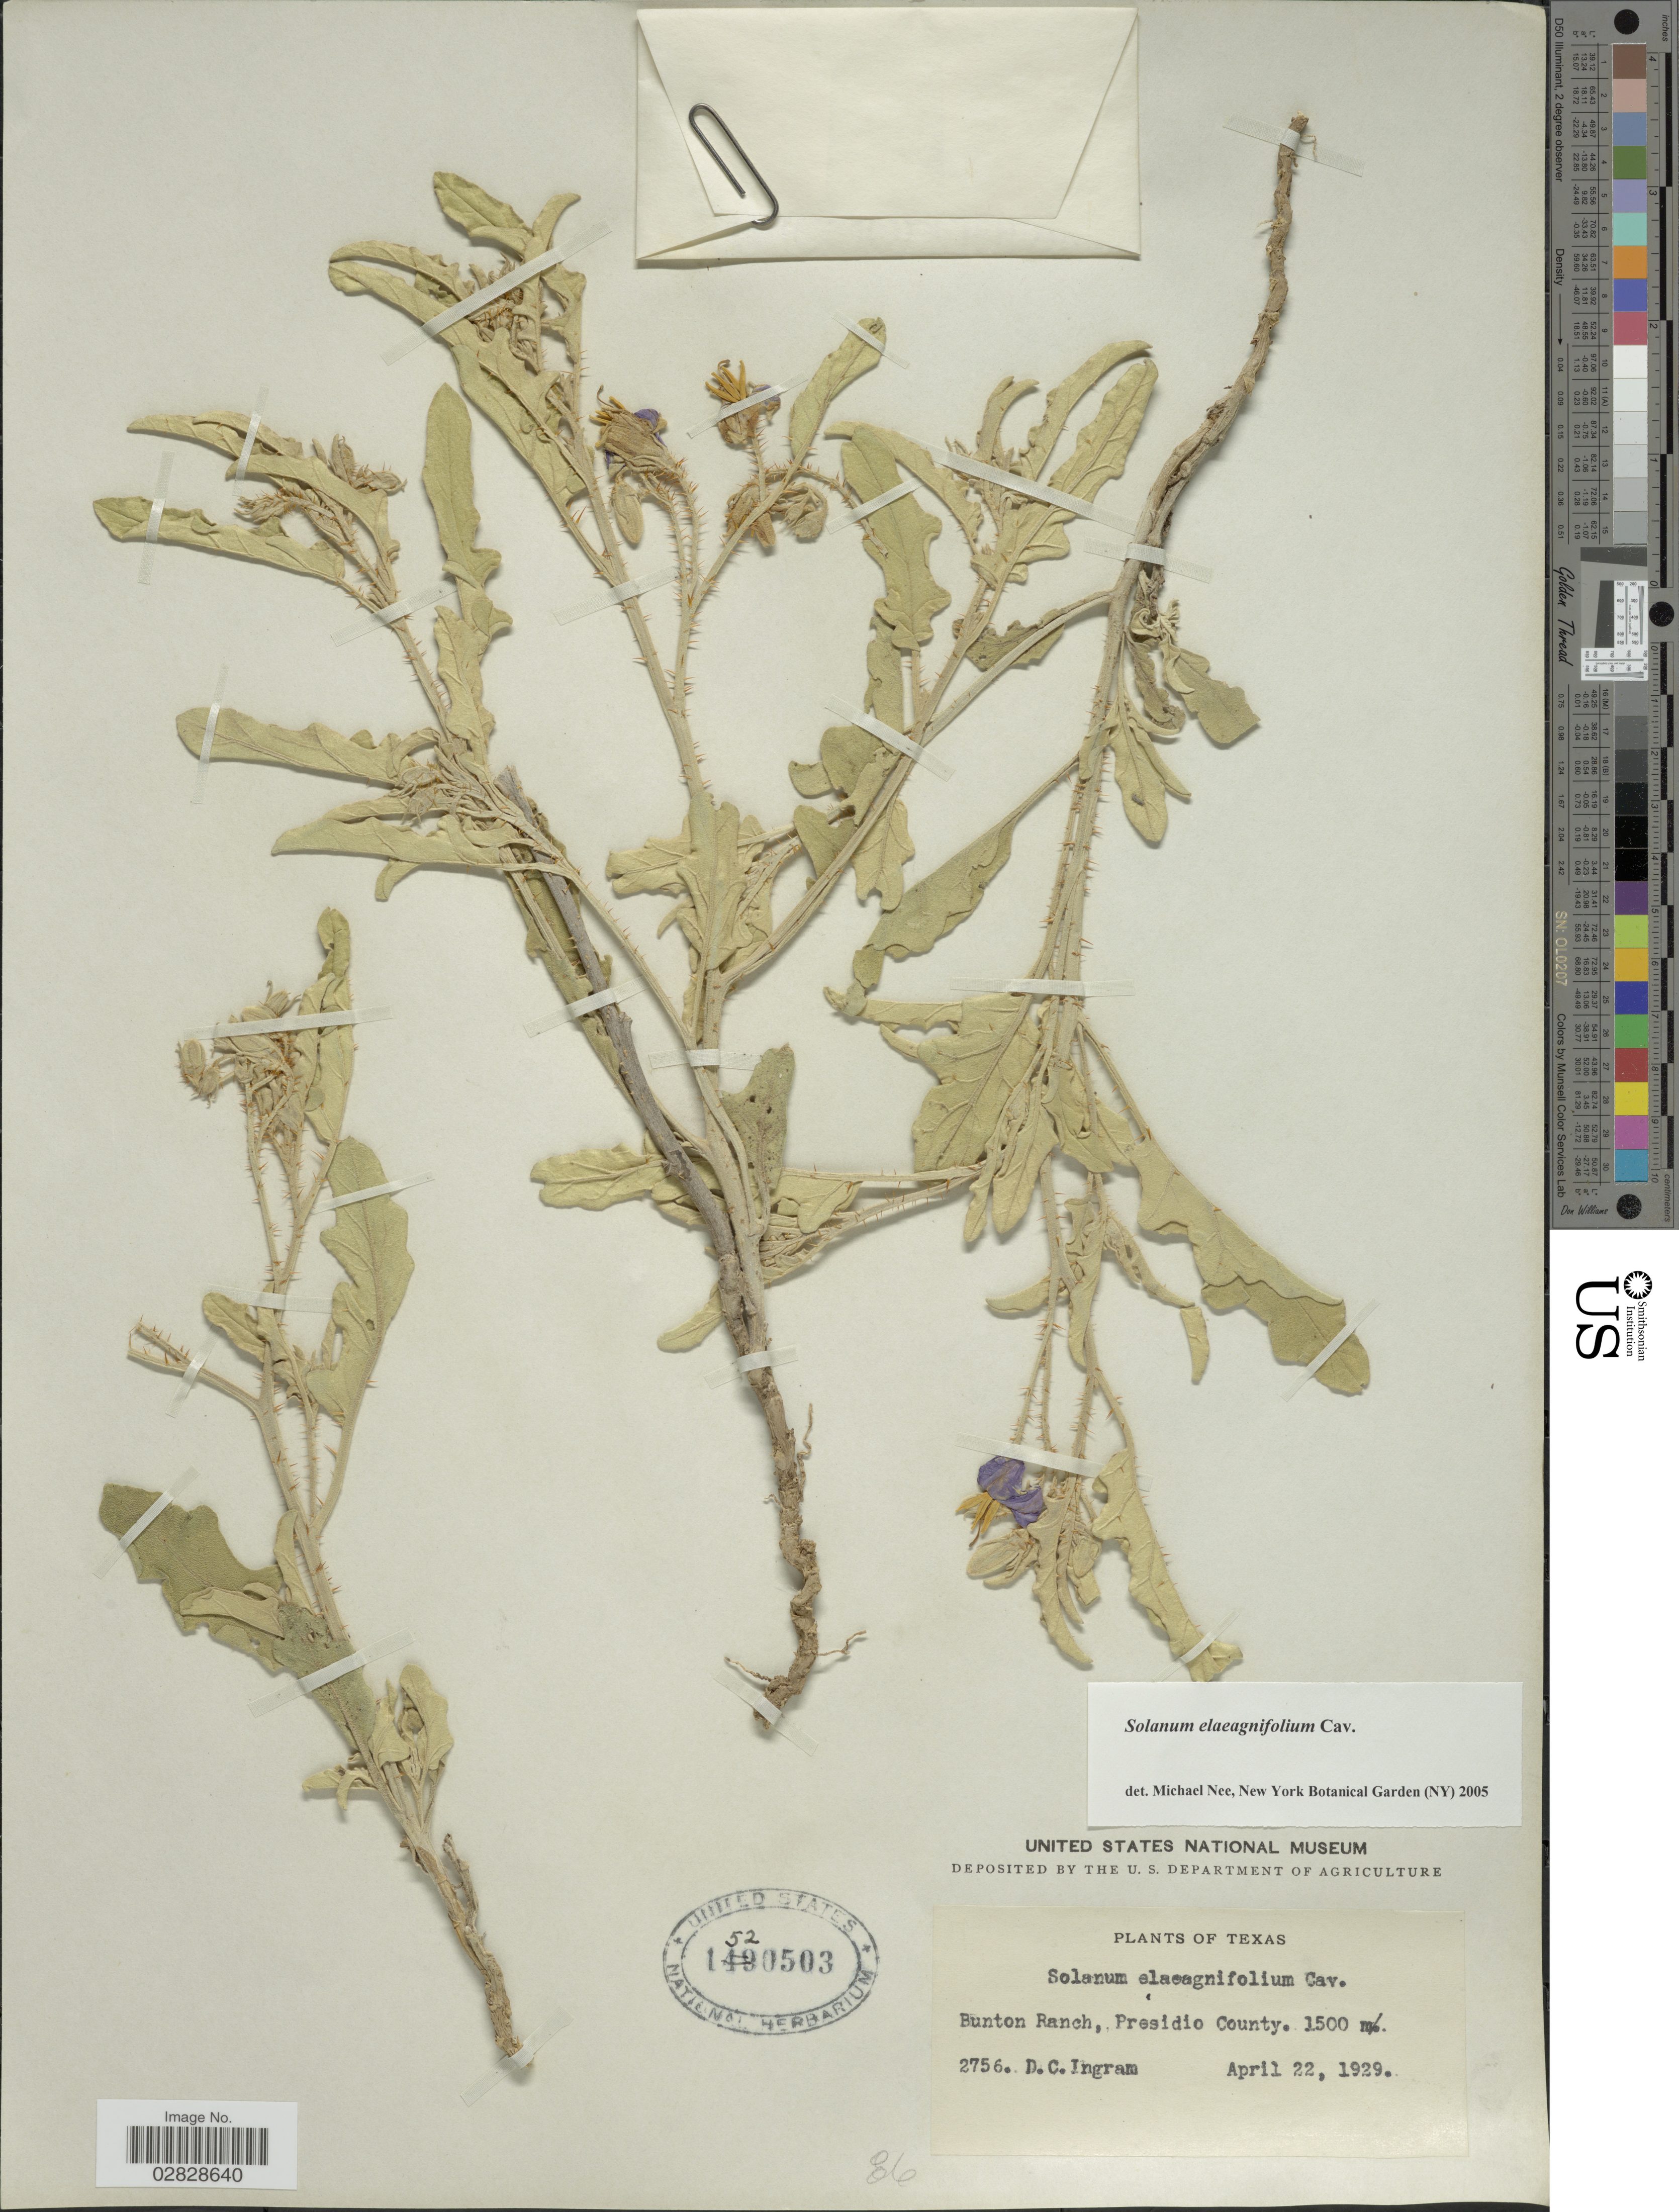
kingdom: Plantae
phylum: Tracheophyta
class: Magnoliopsida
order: Solanales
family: Solanaceae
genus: Solanum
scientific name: Solanum elaeagnifolium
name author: Cav.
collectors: D. C. Ingram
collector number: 2756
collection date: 1929-04-22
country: United States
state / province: Texas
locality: Bunton Ranch, Presidio County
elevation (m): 1500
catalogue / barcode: US 1520503